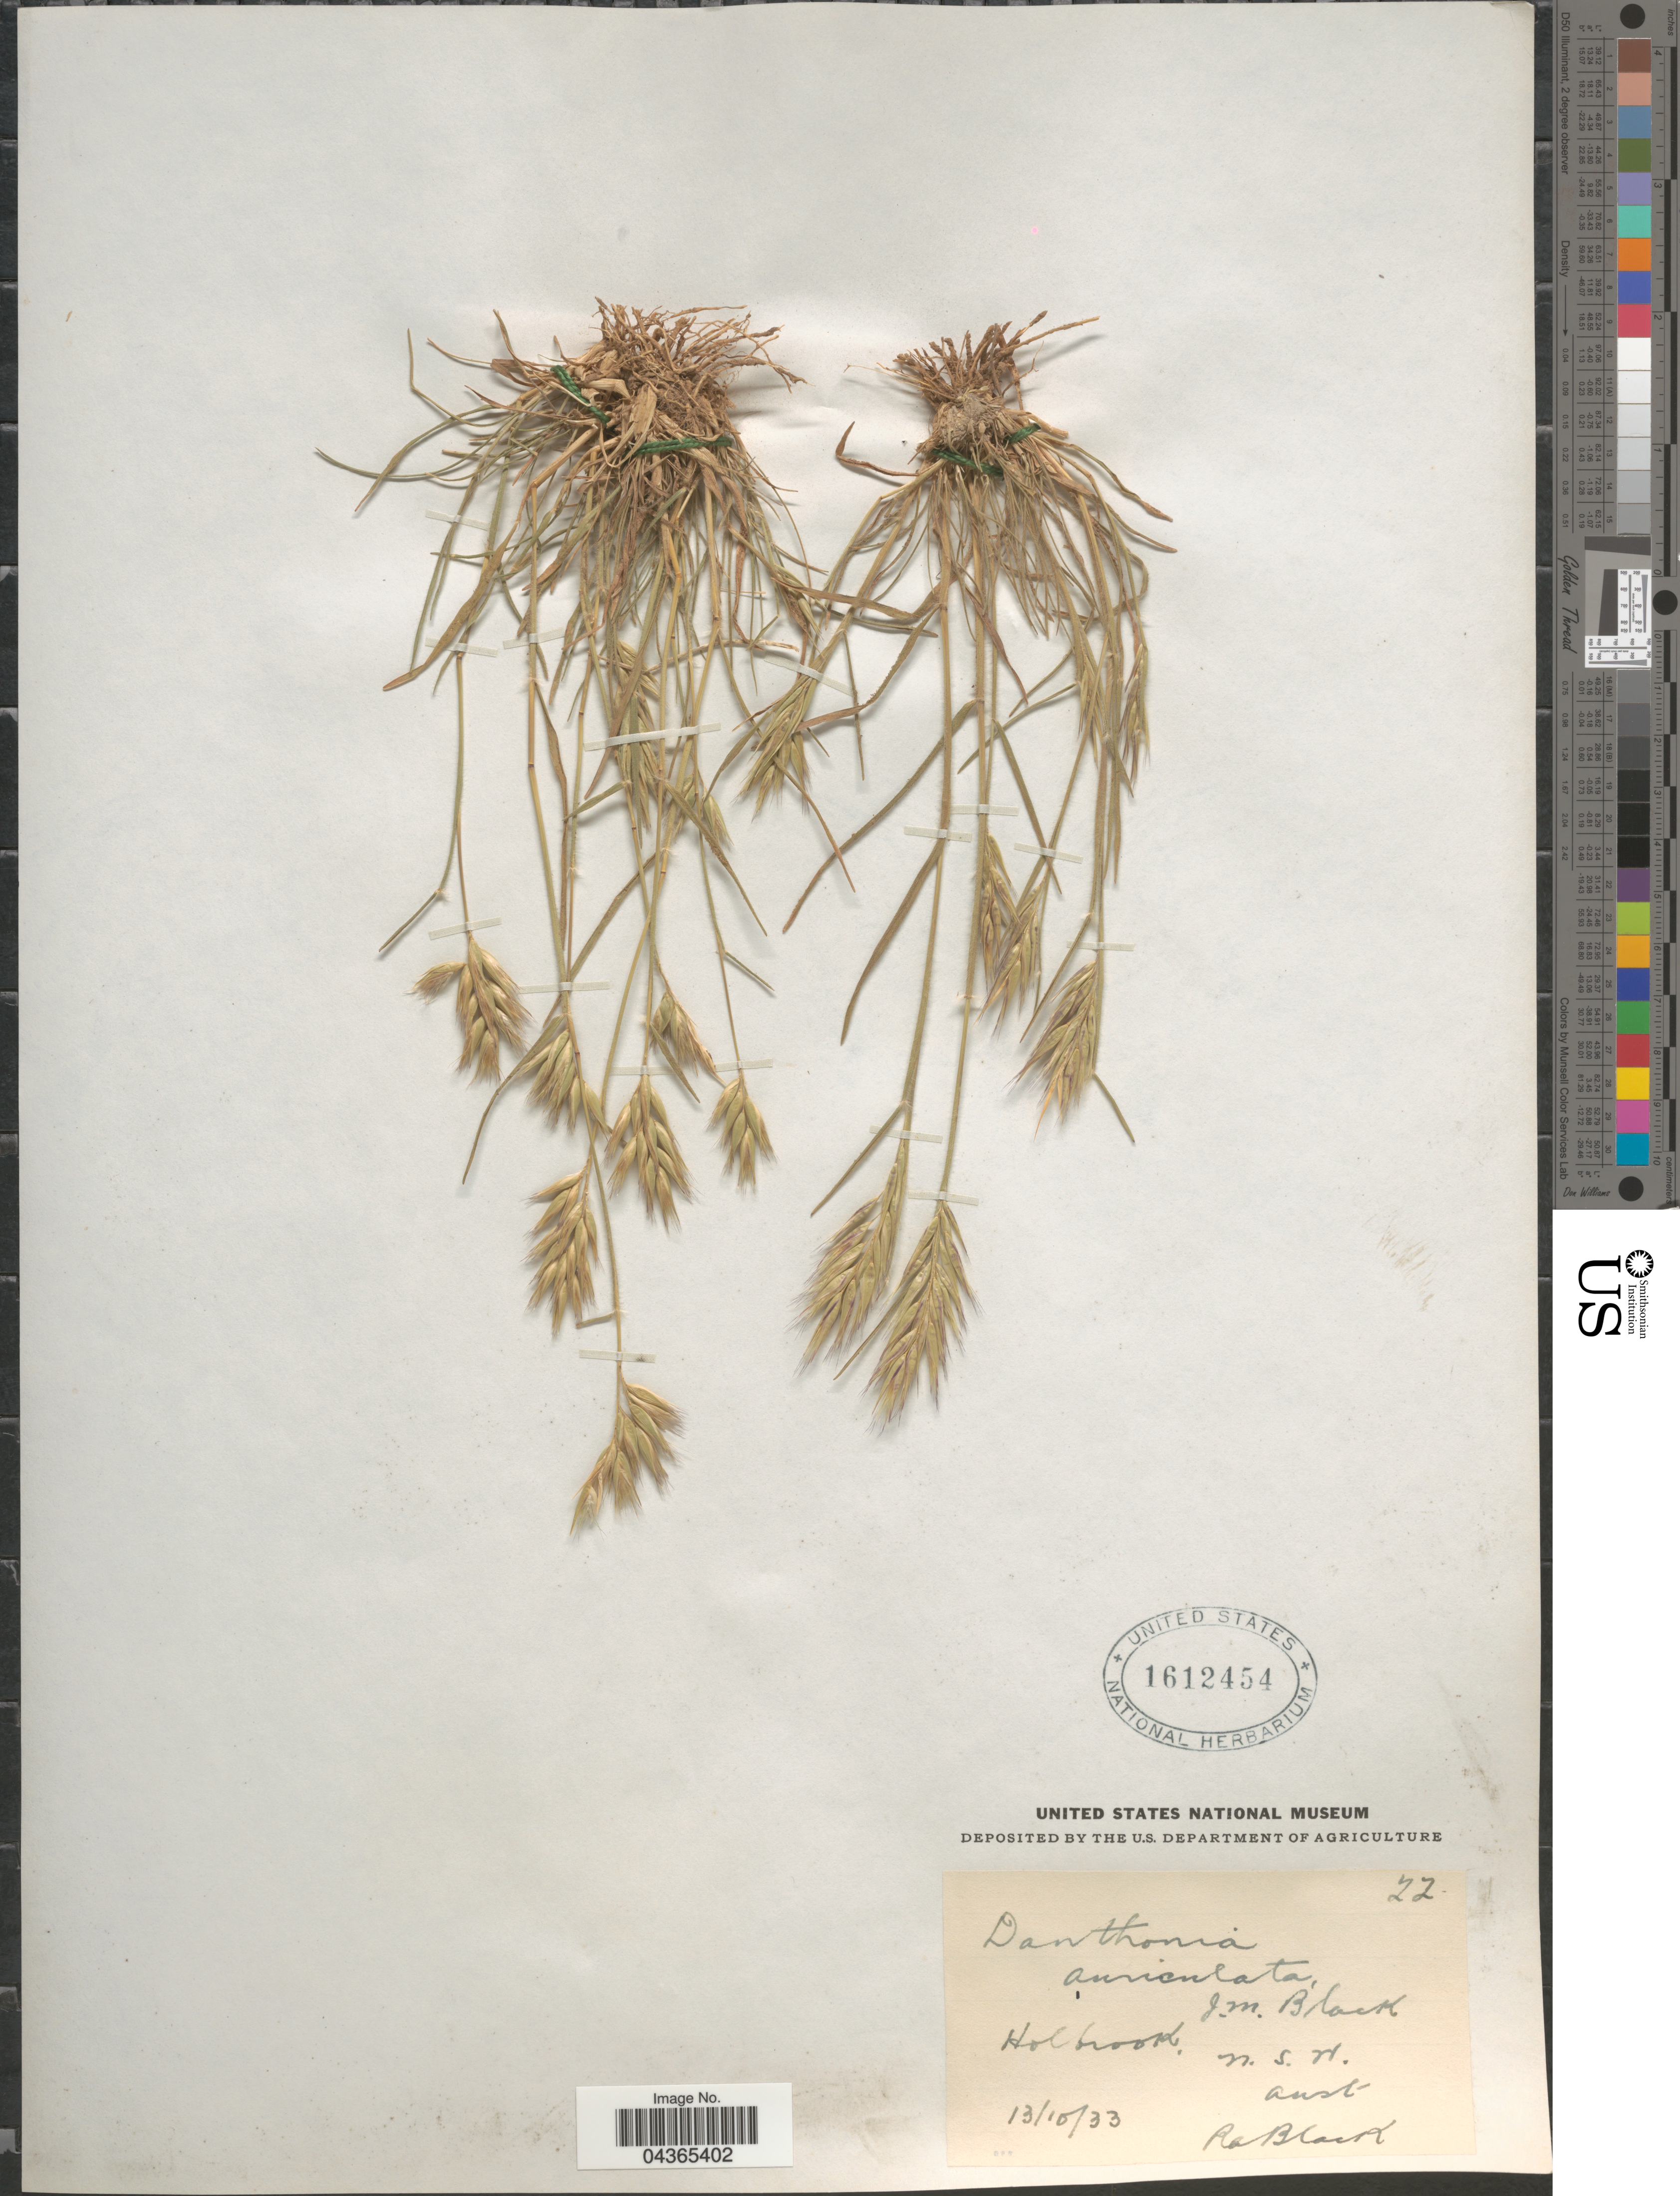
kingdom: Plantae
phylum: Tracheophyta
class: Liliopsida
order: Poales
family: Poaceae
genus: Rytidosperma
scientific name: Rytidosperma auriculatum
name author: (J.M. Black) Connor & Edgar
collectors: R. A. Black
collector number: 22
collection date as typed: Transcribed d/m/y: 13/10/33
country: Australia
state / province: New South Wales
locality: Holbrook.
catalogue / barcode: US 1612454